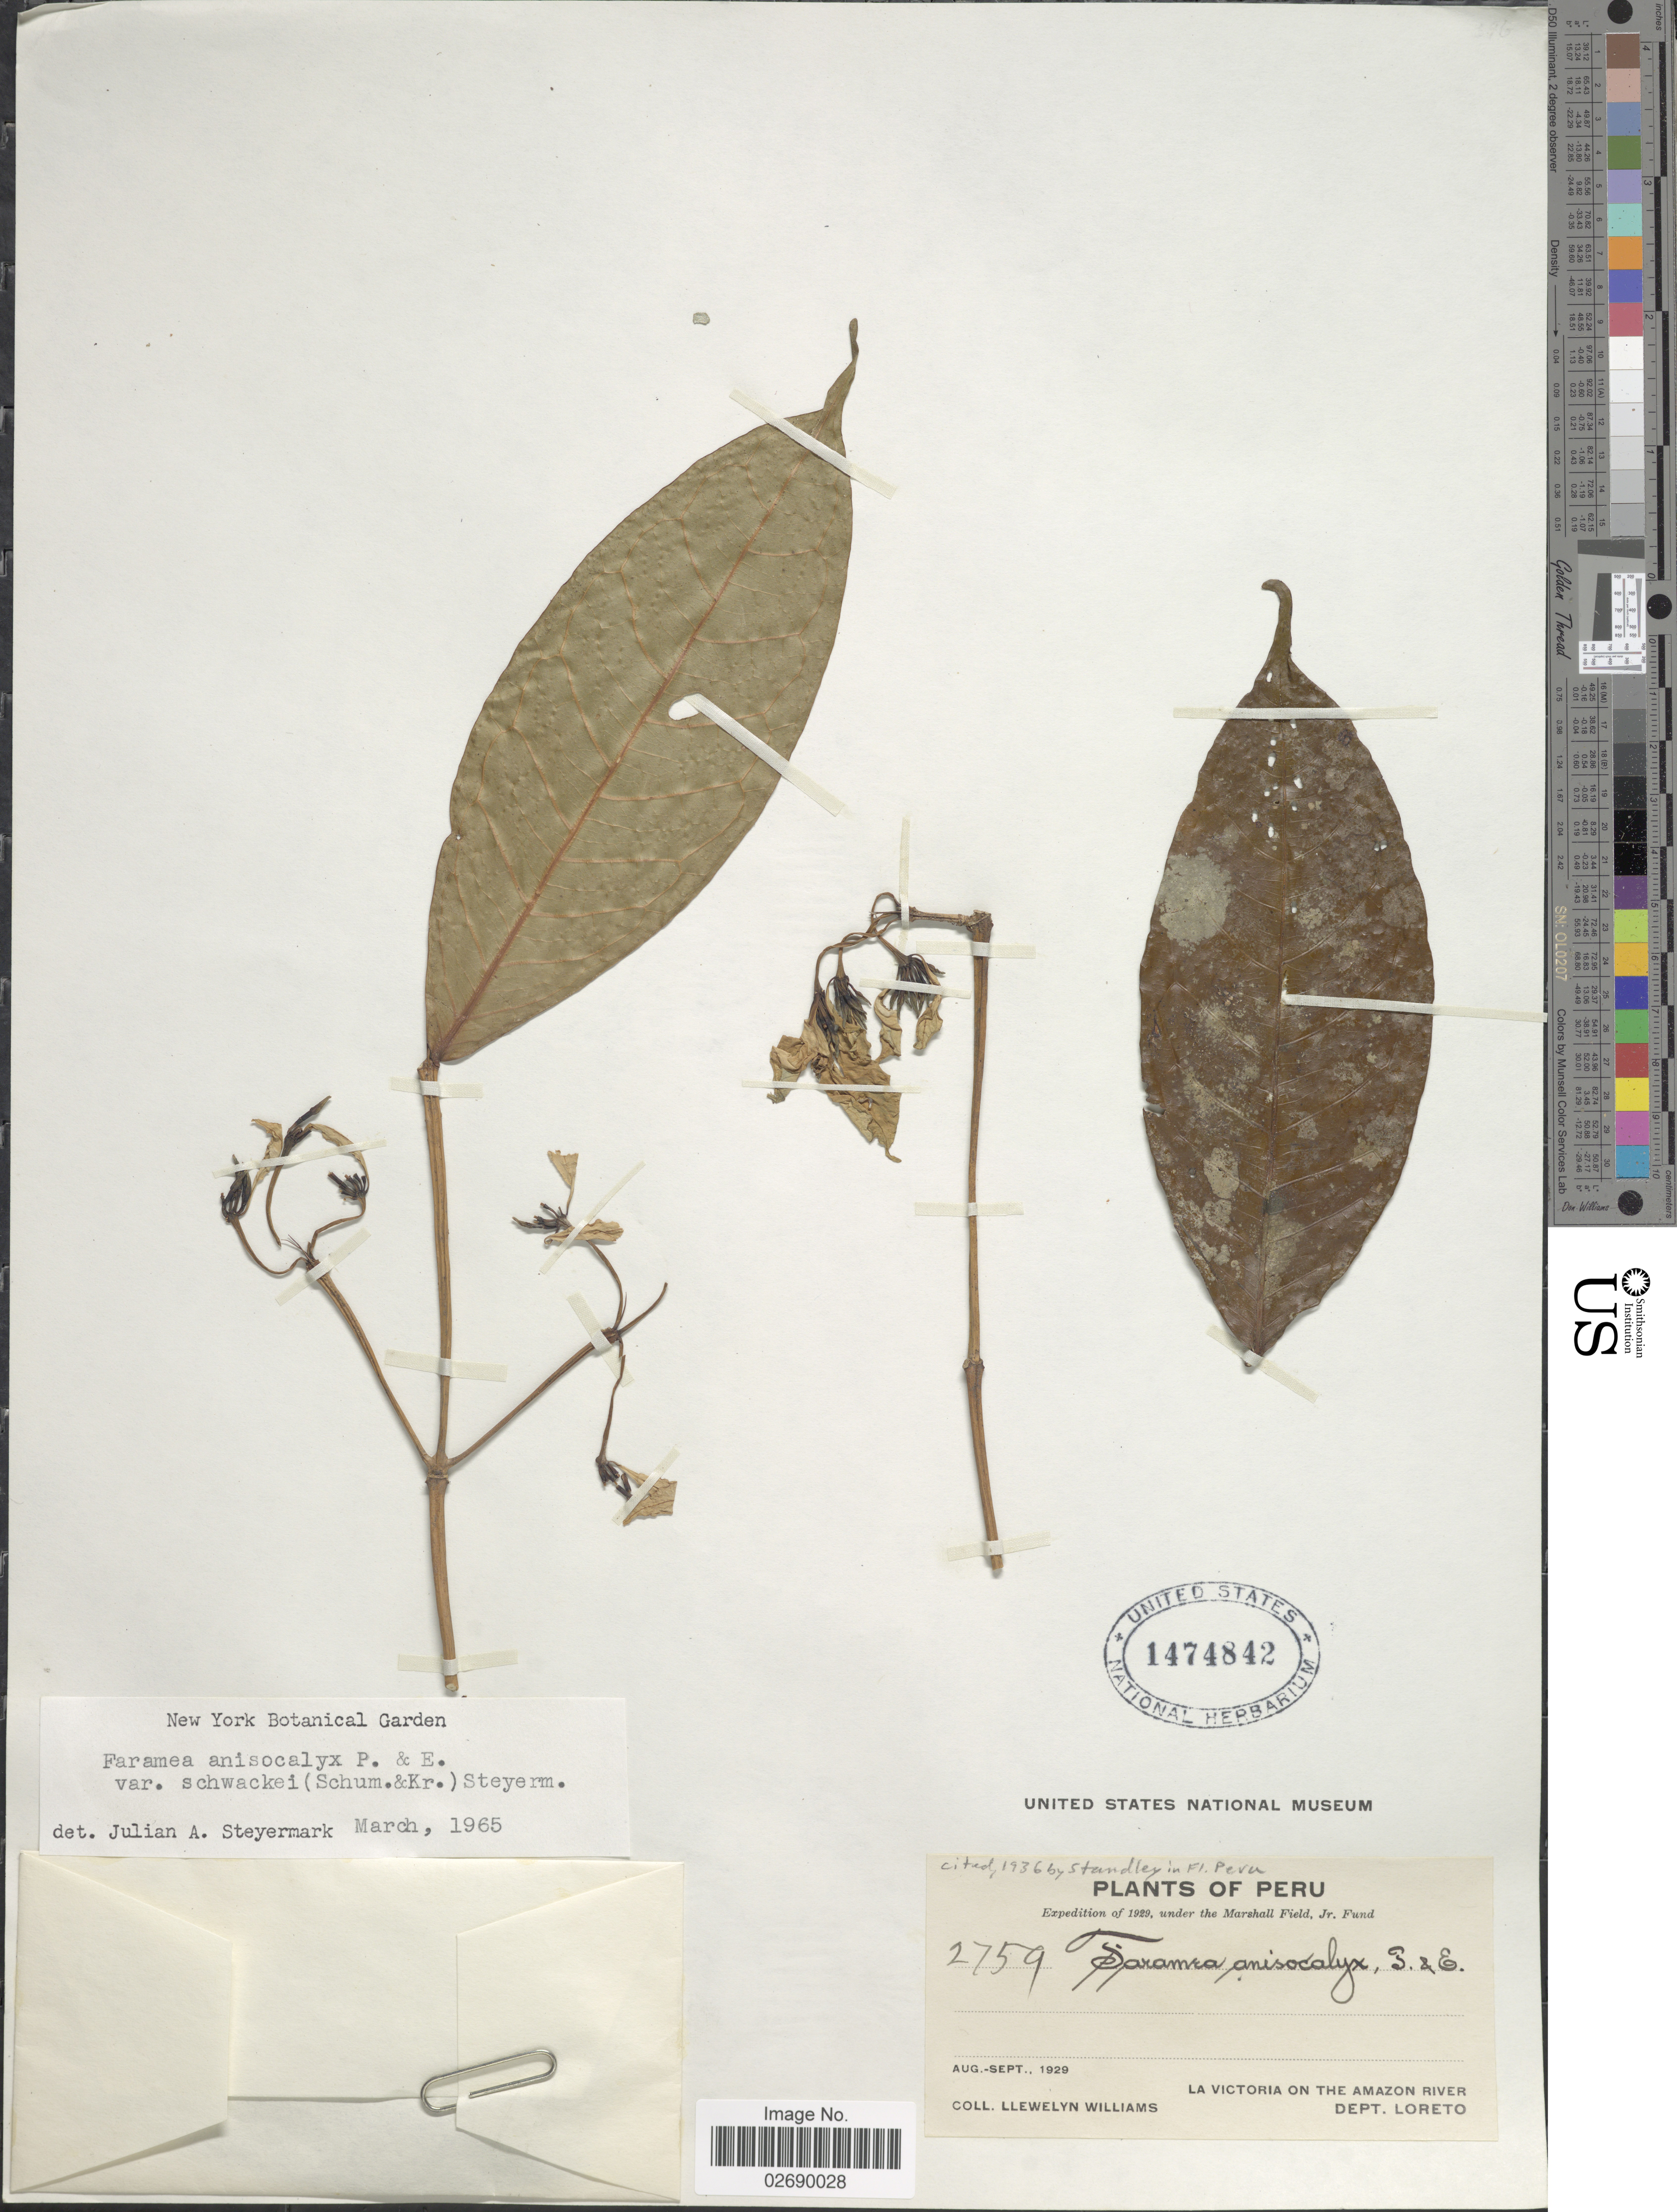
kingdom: Plantae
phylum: Tracheophyta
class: Magnoliopsida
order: Gentianales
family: Rubiaceae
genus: Faramea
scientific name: Faramea anisocalyx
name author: Poepp. & Endl.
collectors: Ll. Williams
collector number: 2759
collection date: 1929-08/1929-09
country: Peru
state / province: Loreto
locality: La Victoria on the Amazon River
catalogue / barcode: US 1474842